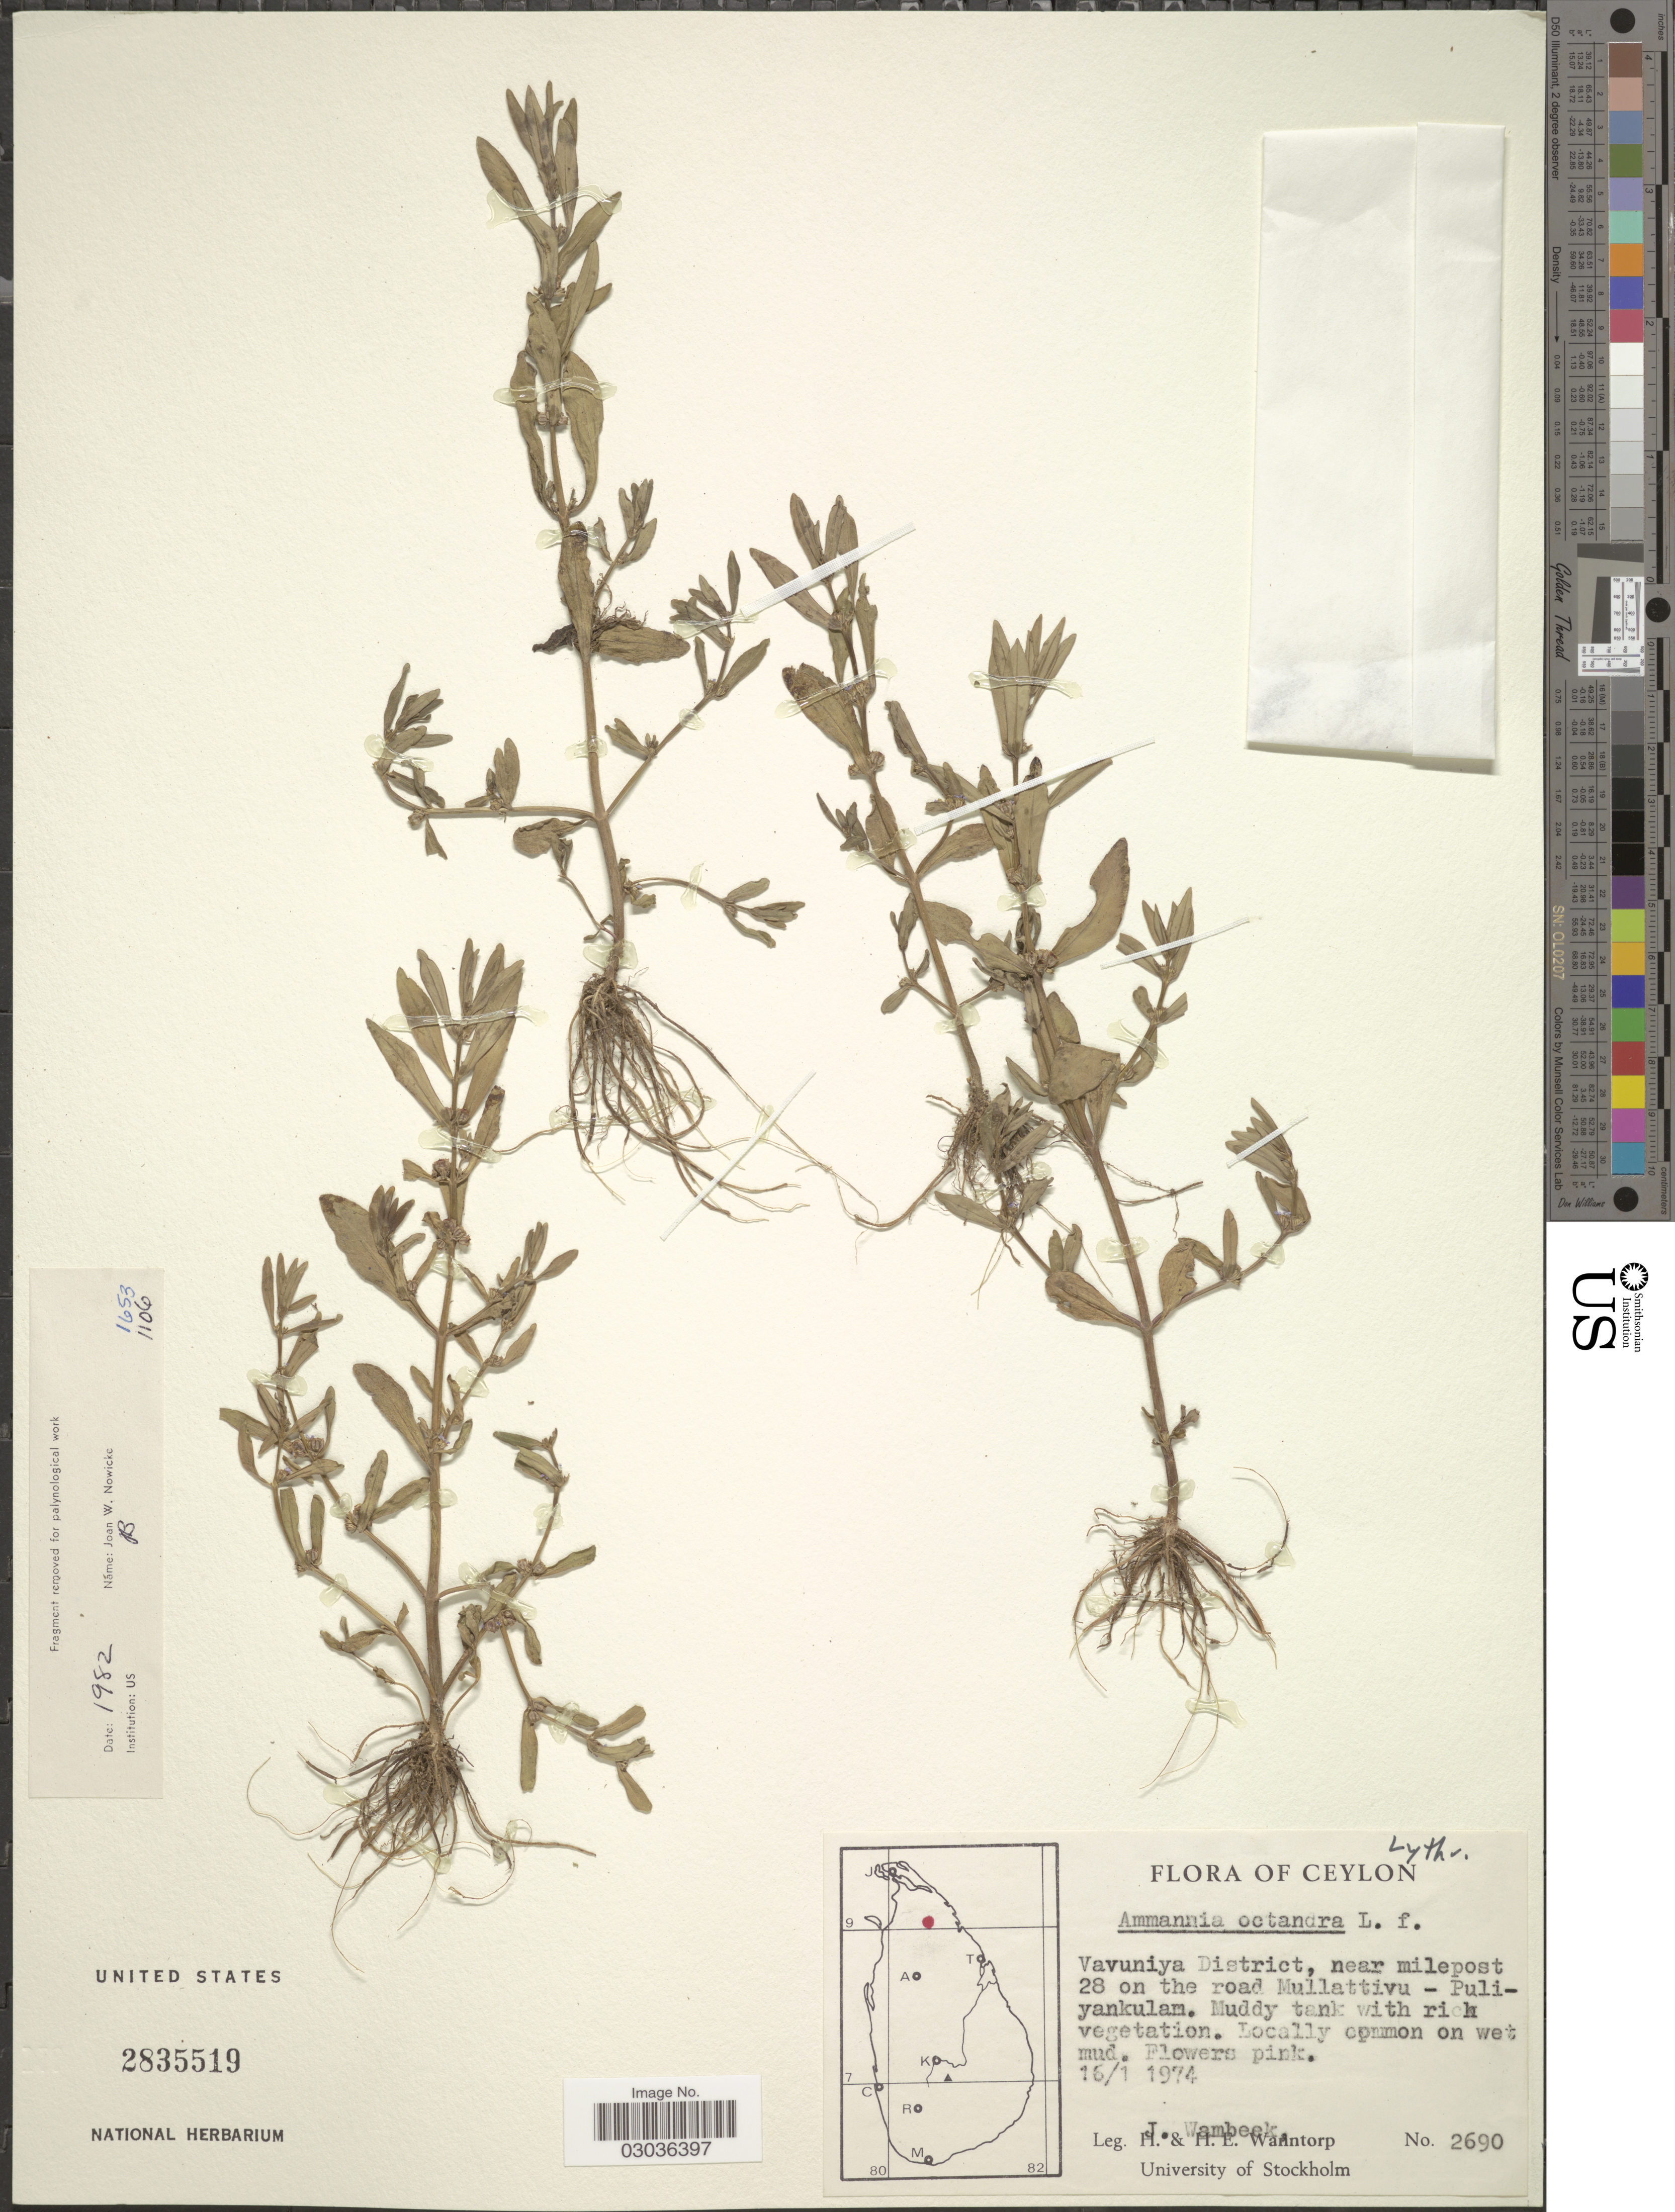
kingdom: Plantae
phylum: Tracheophyta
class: Magnoliopsida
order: Myrtales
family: Lythraceae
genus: Ammannia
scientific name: Ammannia octandra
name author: L. f.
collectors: H. Wanntorp, H. Wanntorp & J. Wambeek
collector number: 2690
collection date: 1974-01-16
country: Sri Lanka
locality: Ceylon. Vavuniya District, near milepost 28 on the road Mullattivu - Puliyankulam.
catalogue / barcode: US 2835519